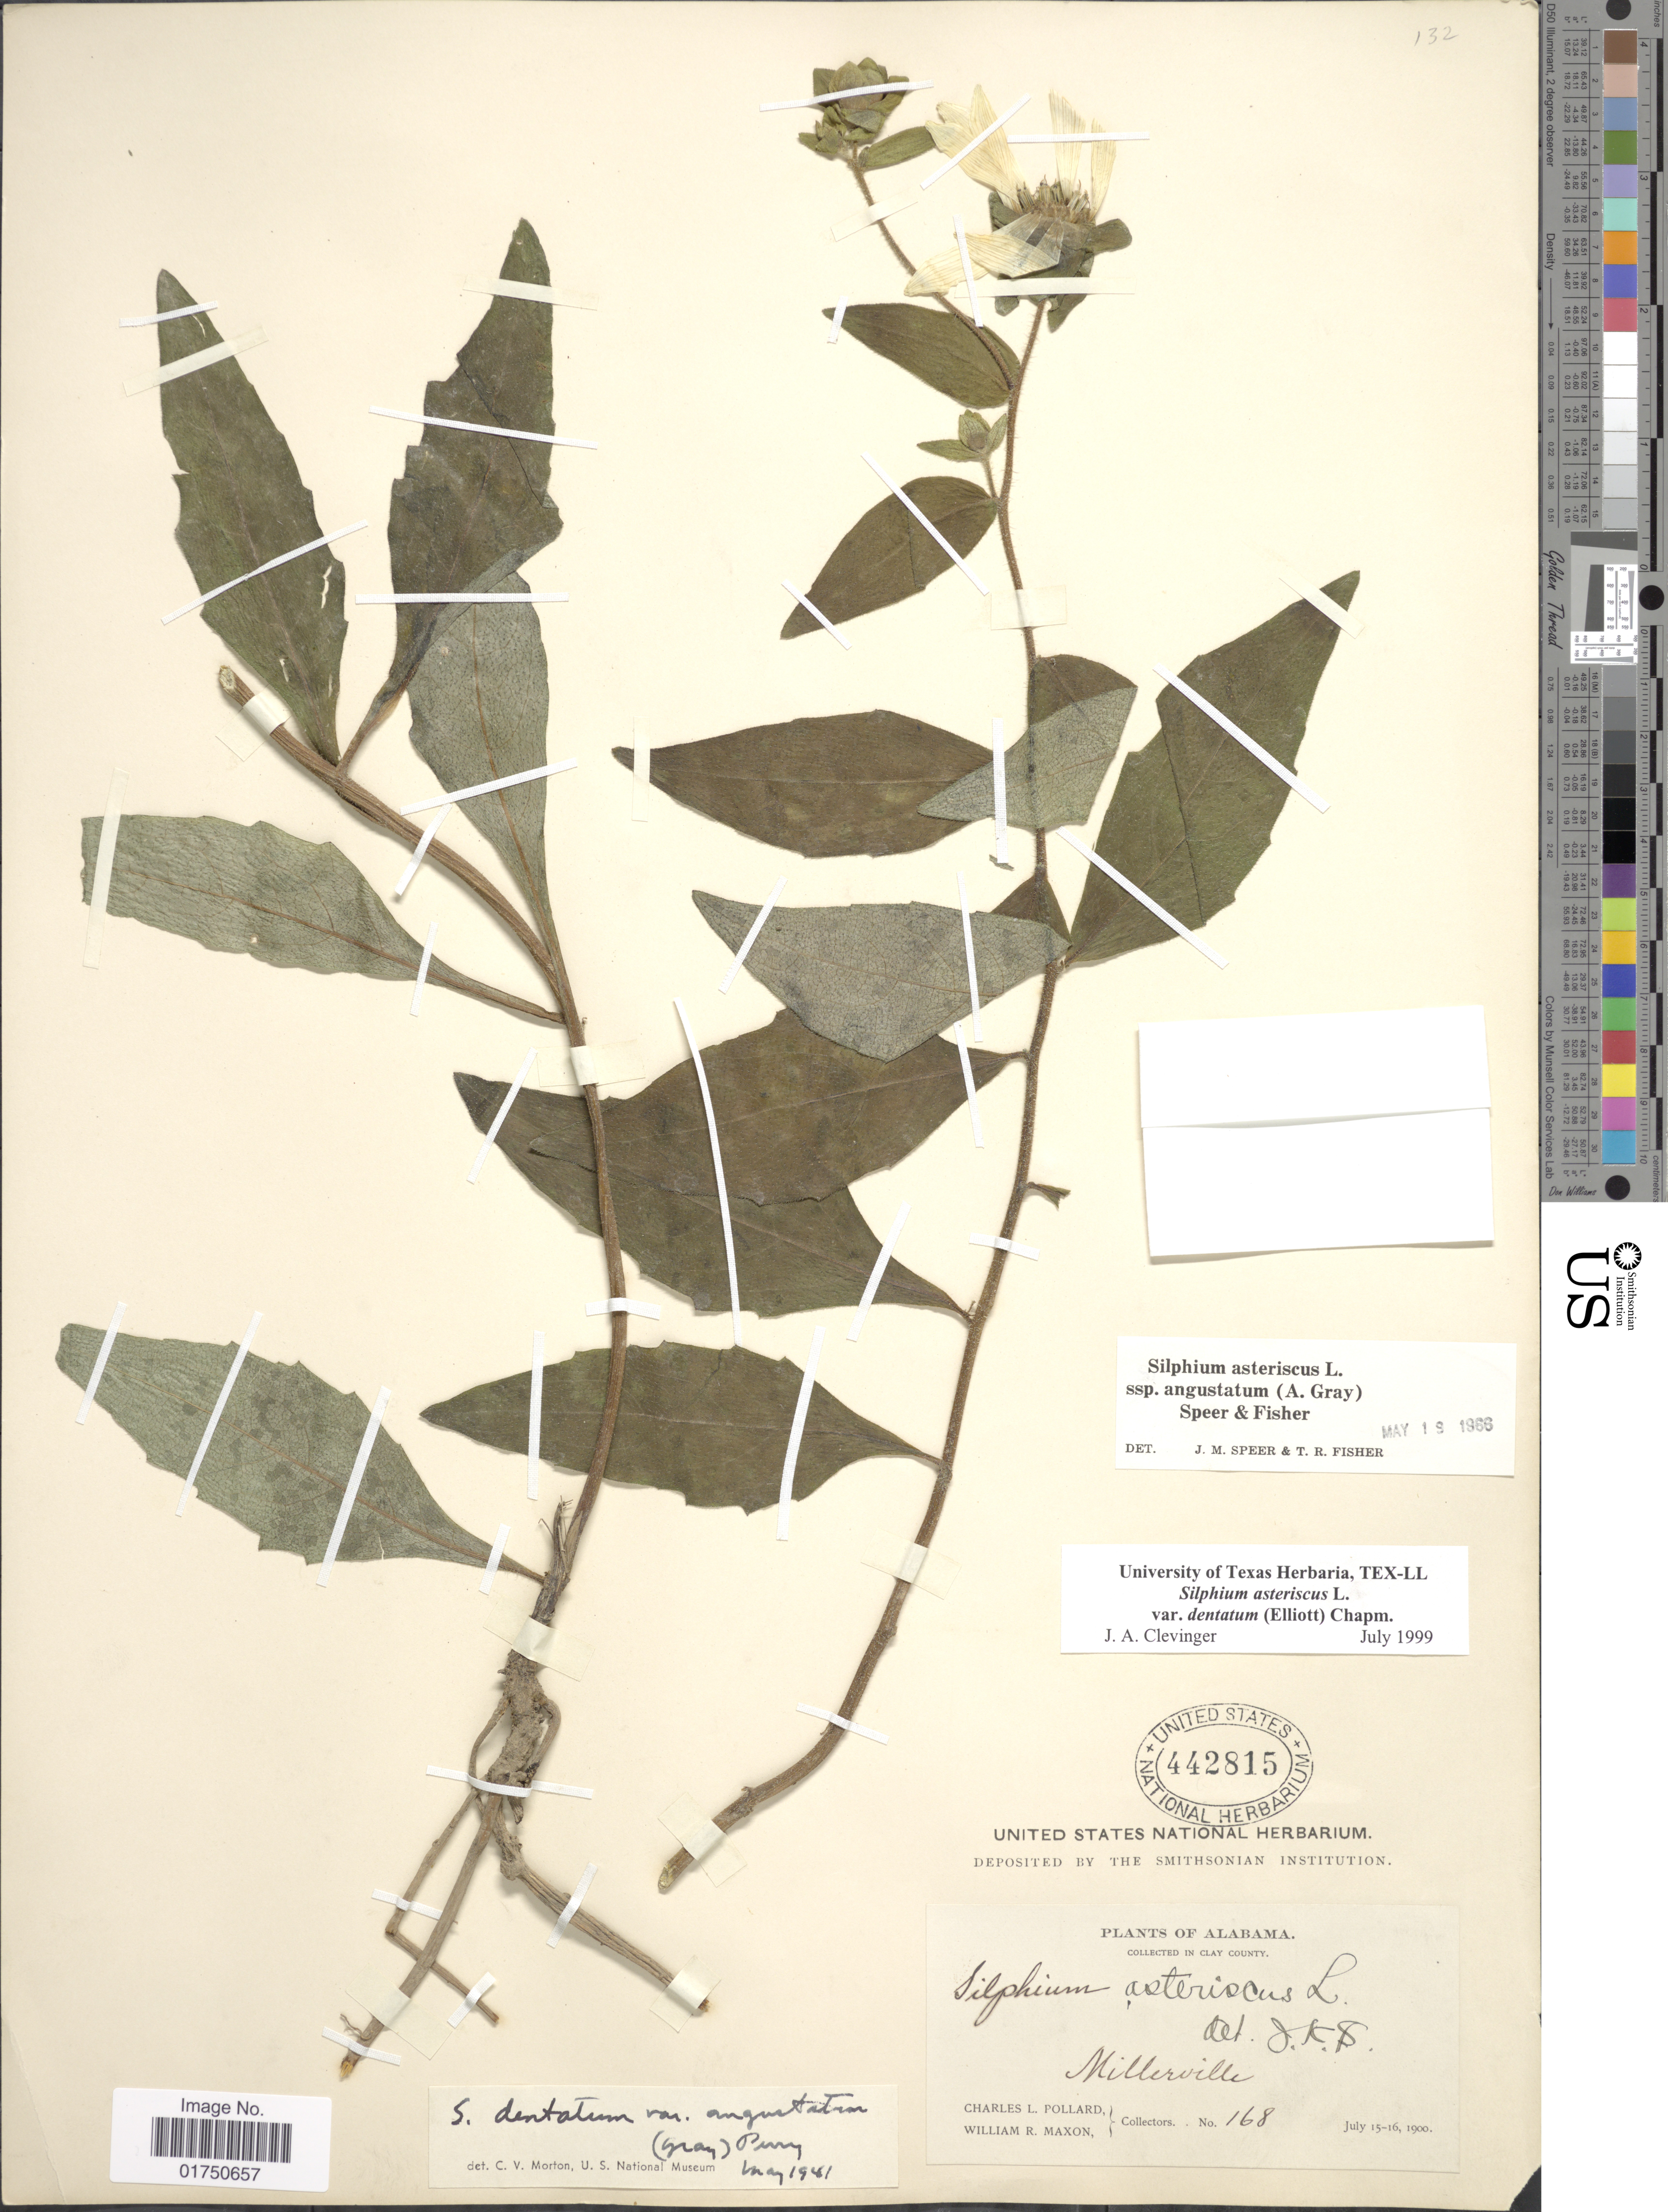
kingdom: Plantae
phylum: Tracheophyta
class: Magnoliopsida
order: Asterales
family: Asteraceae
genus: Silphium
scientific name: Silphium asteriscus var. dentatum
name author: (Elliott) Chapm.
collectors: C. L. Pollard & W. R. Maxon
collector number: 168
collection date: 1900-07-15/1900-07-16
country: United States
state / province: Alabama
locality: In Clay County. Millerville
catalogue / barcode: US 442815